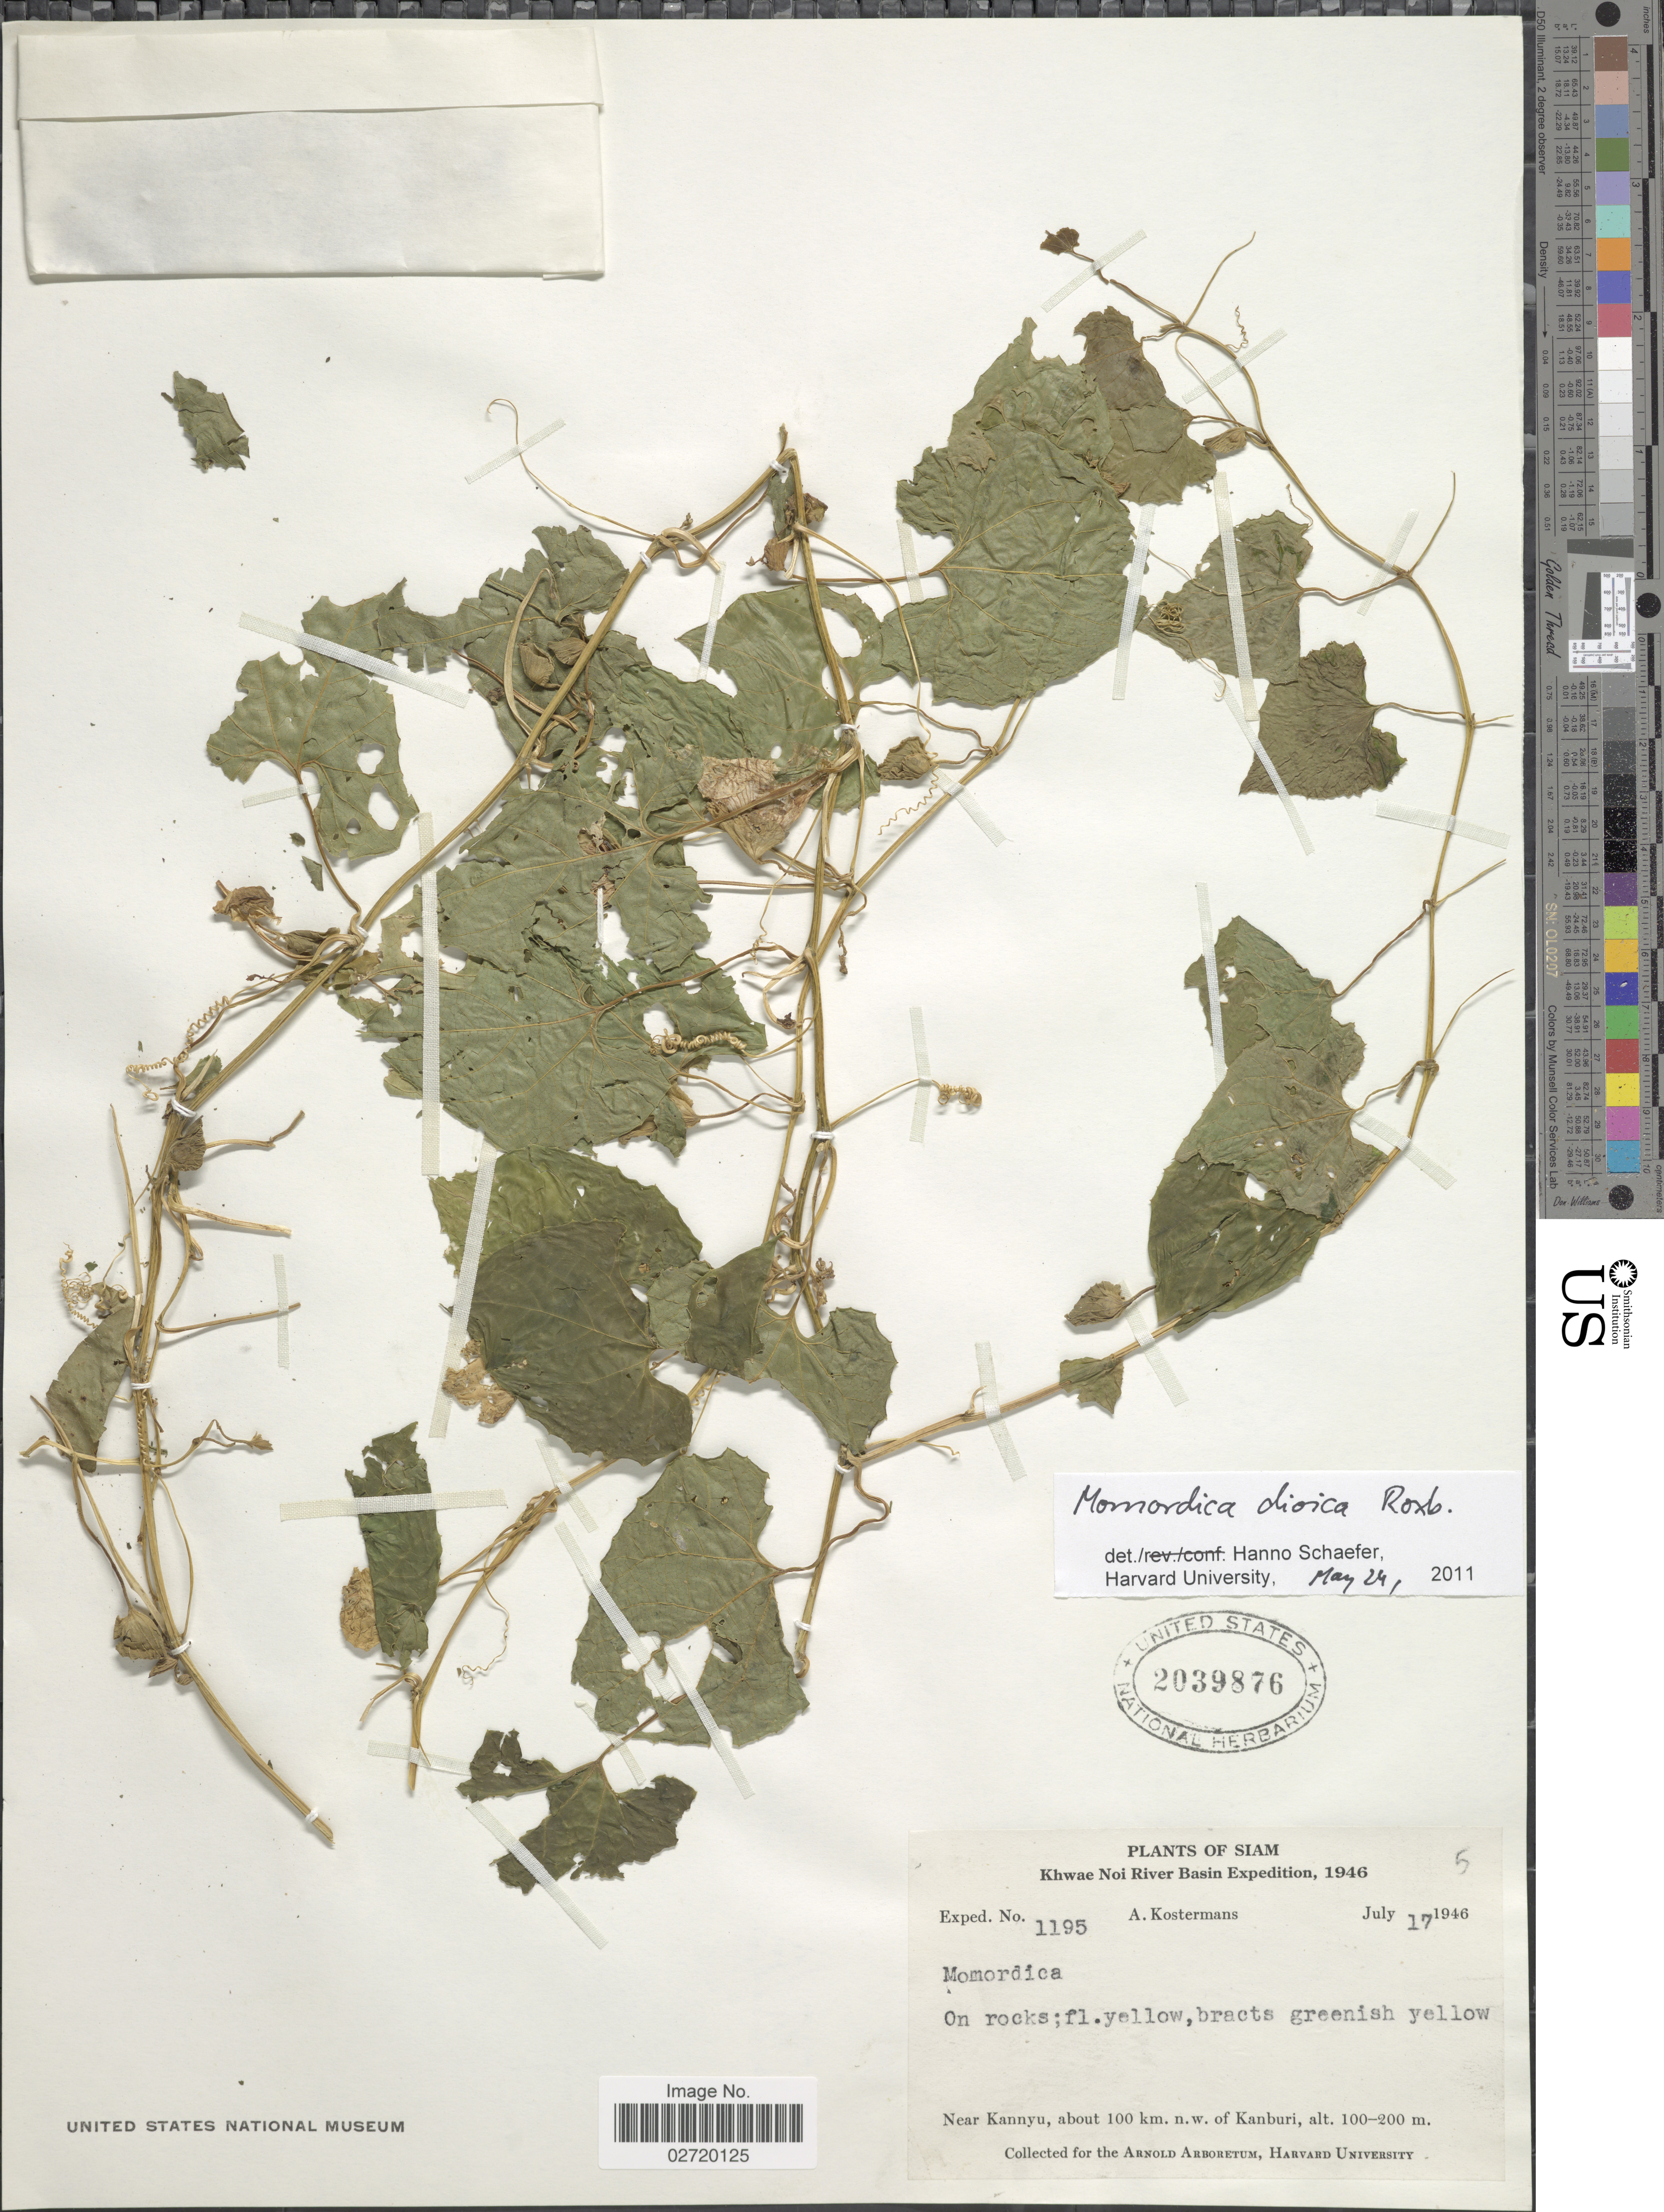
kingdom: Plantae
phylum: Tracheophyta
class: Magnoliopsida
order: Cucurbitales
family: Cucurbitaceae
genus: Momordica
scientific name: Momordica dioica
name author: Roxb. ex Willd.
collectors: A. J. G. Kostermans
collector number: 1195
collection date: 1946-07-17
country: Thailand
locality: Siam, Near Kannyu, about 100 km n.w. of Kanburi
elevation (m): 100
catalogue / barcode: US 2039876